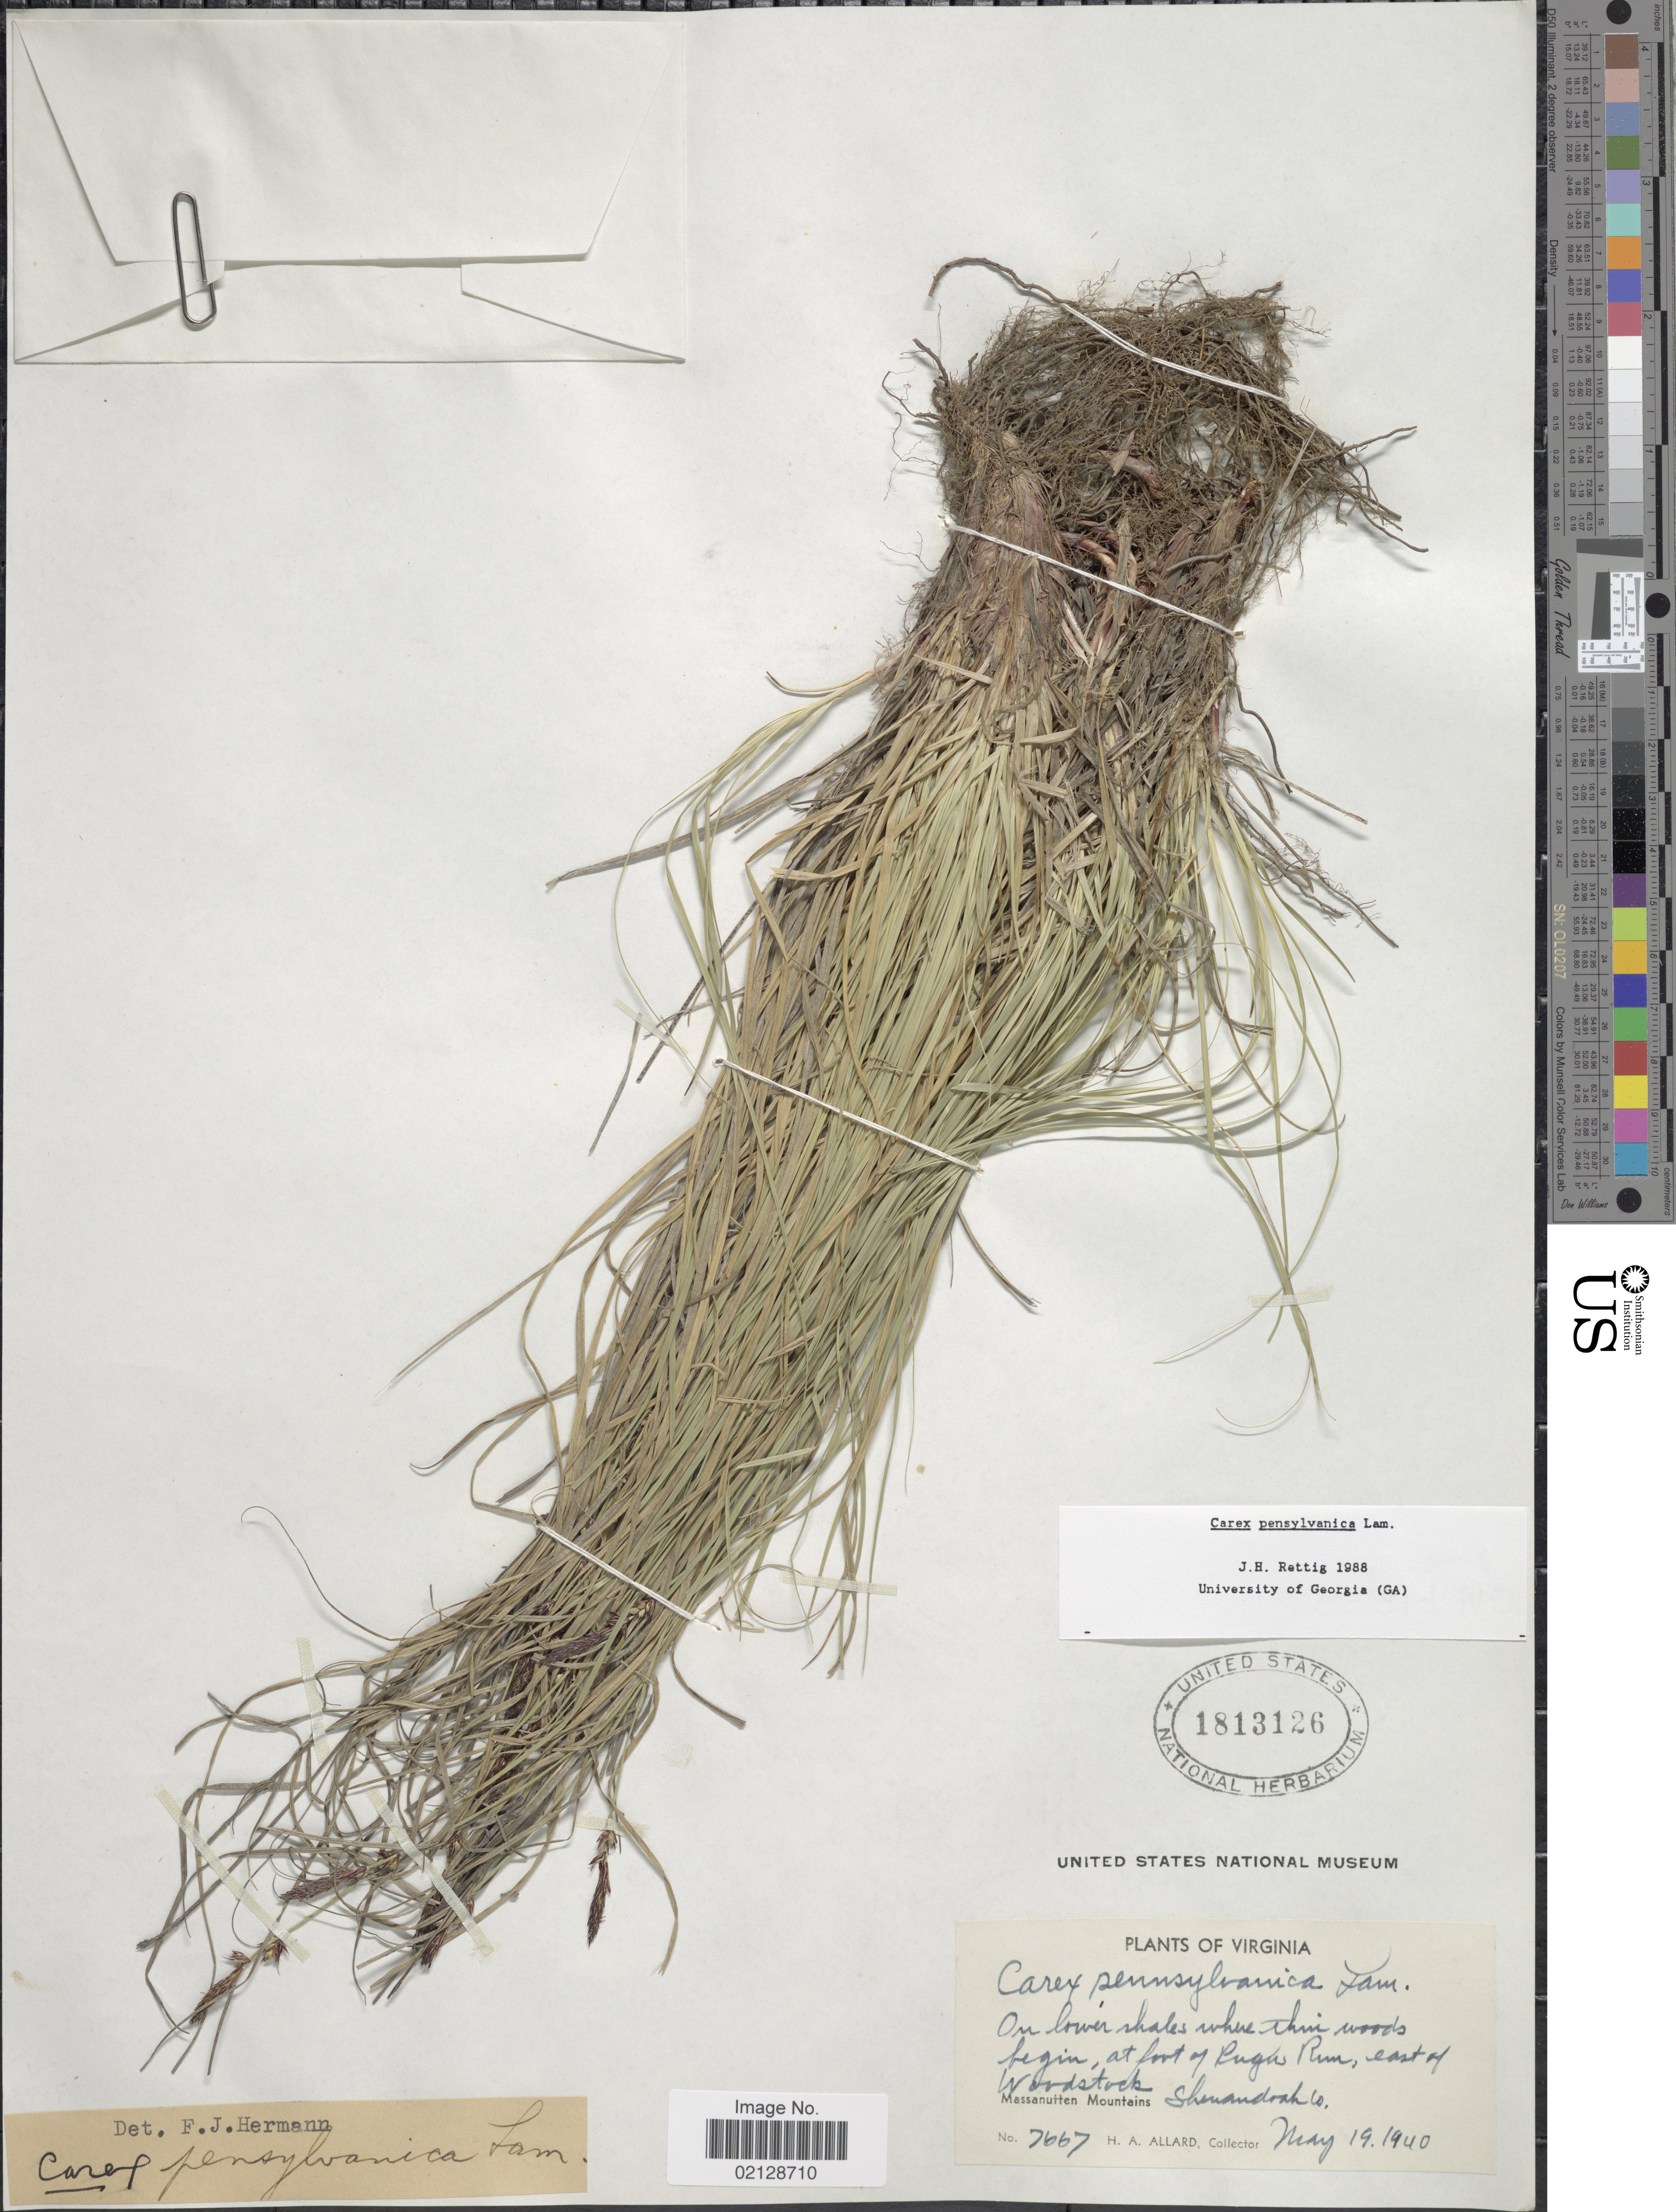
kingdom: Plantae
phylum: Tracheophyta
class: Liliopsida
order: Poales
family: Cyperaceae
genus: Carex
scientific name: Carex pensylvanica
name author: Lam.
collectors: H. A. Allard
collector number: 7667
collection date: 1940-05-19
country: United States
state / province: Virginia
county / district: Shenandoah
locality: On lower shales where thin woods begin, at foot of Pughs Rim, east of Woodstock, Massanutten Mountain, Shenandoah Co.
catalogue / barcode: US 1813126